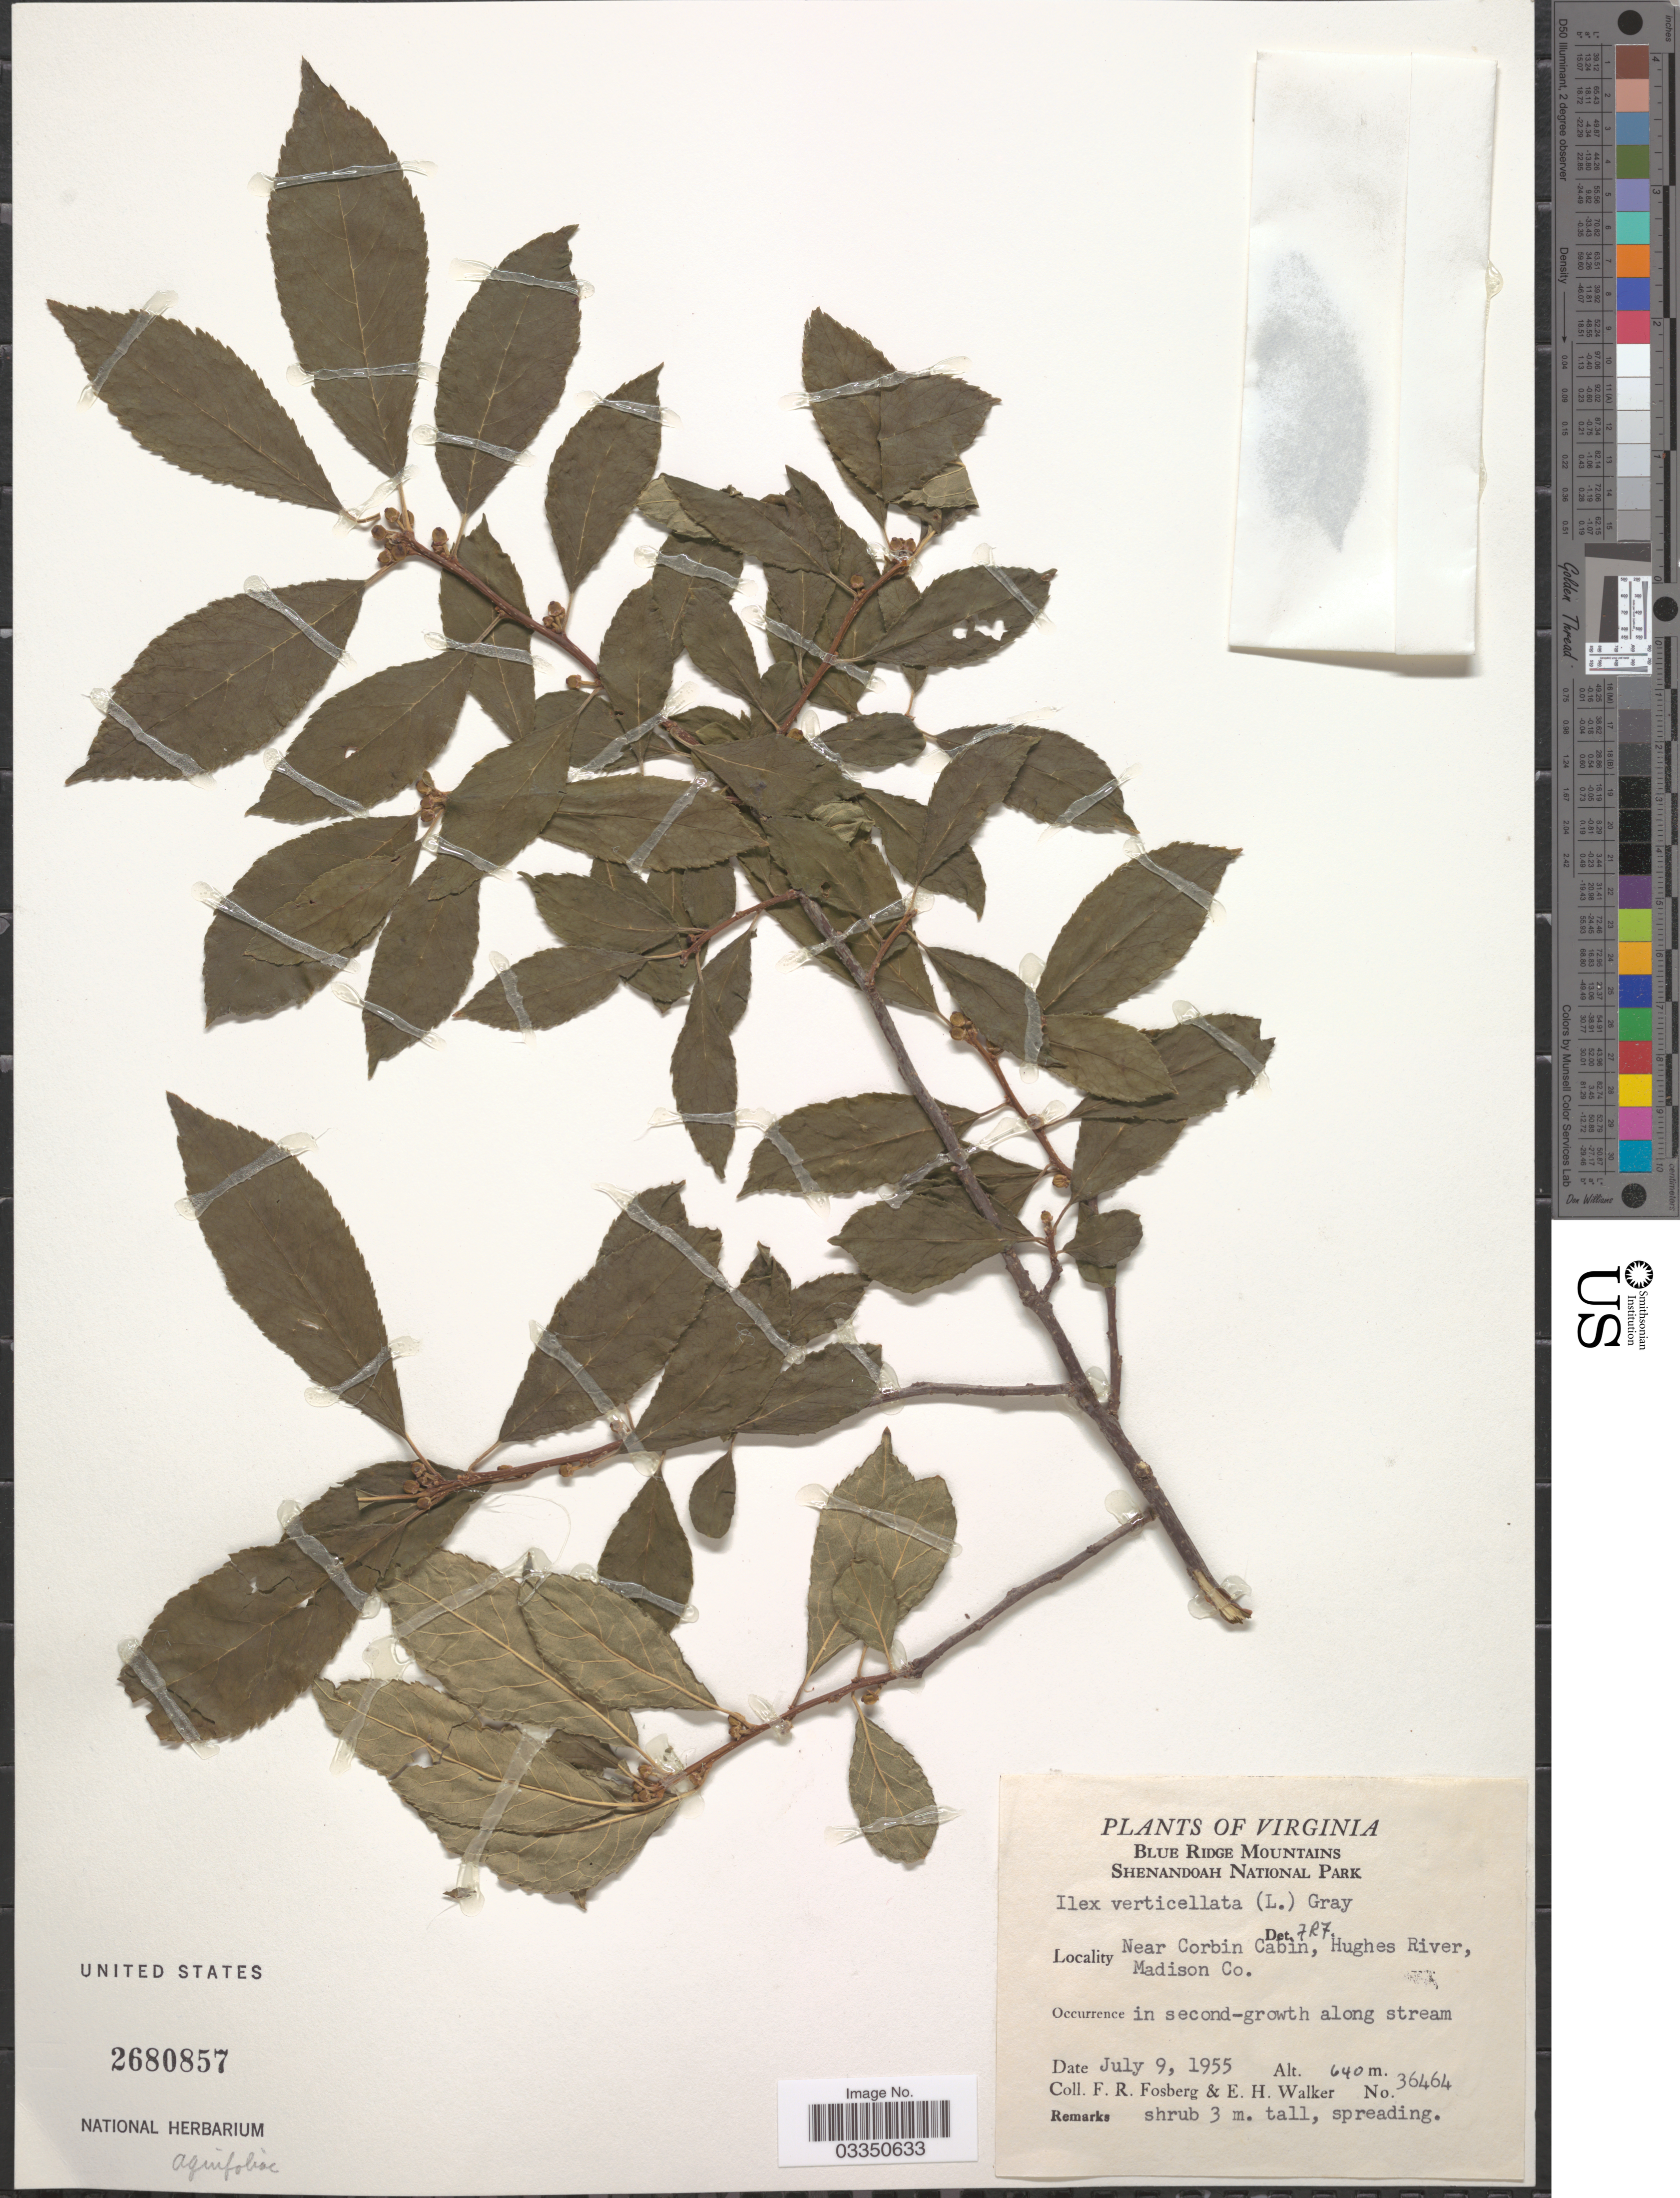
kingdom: Plantae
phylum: Tracheophyta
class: Magnoliopsida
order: Aquifoliales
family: Aquifoliaceae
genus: Ilex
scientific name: Ilex verticillata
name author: (L.) A. Gray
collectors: F. R. Fosberg & E. H. Walker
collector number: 36464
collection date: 1955-07-09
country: United States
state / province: Virginia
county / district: Madison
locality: Blue Ridge Mountains. Shenandoah National Park. Near Corbin Cabin, Hughes River, Madison Co.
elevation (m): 640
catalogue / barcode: US 2680857